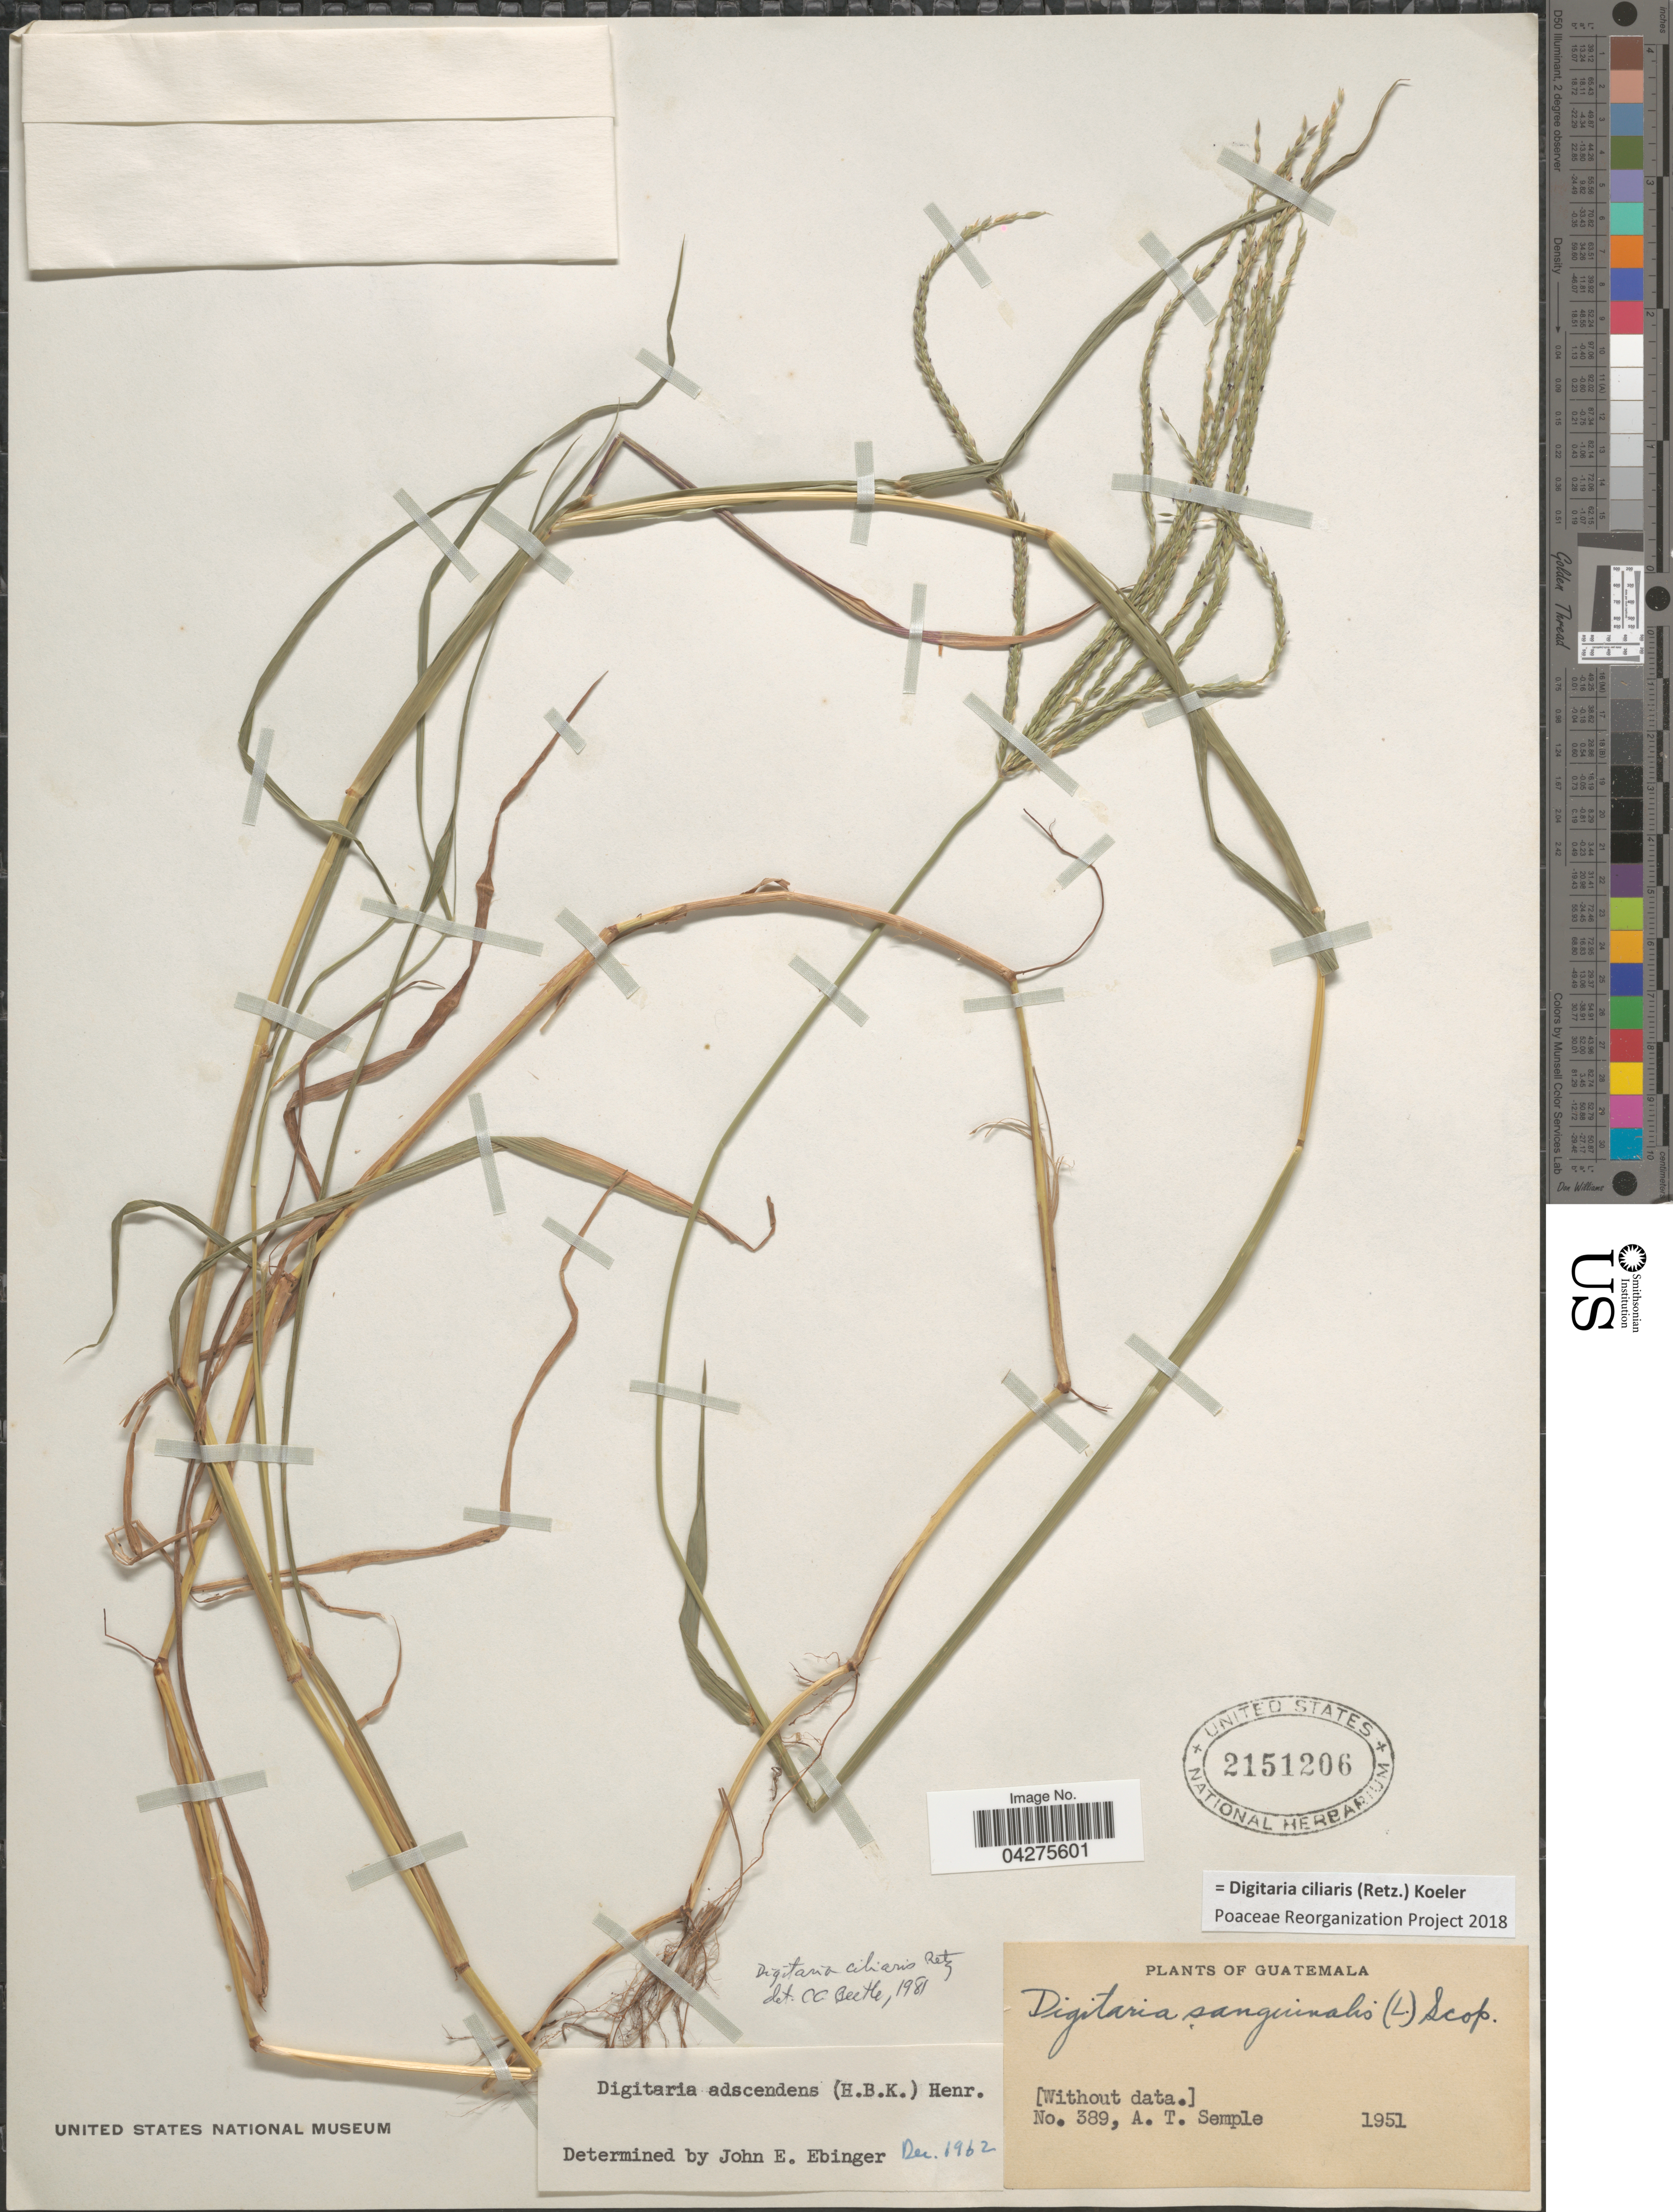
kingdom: Plantae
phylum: Tracheophyta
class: Liliopsida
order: Poales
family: Poaceae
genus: Digitaria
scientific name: Digitaria ciliaris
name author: (Retz.) Koeler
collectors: A. Semple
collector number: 389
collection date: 1951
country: Guatemala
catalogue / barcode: US 2151206